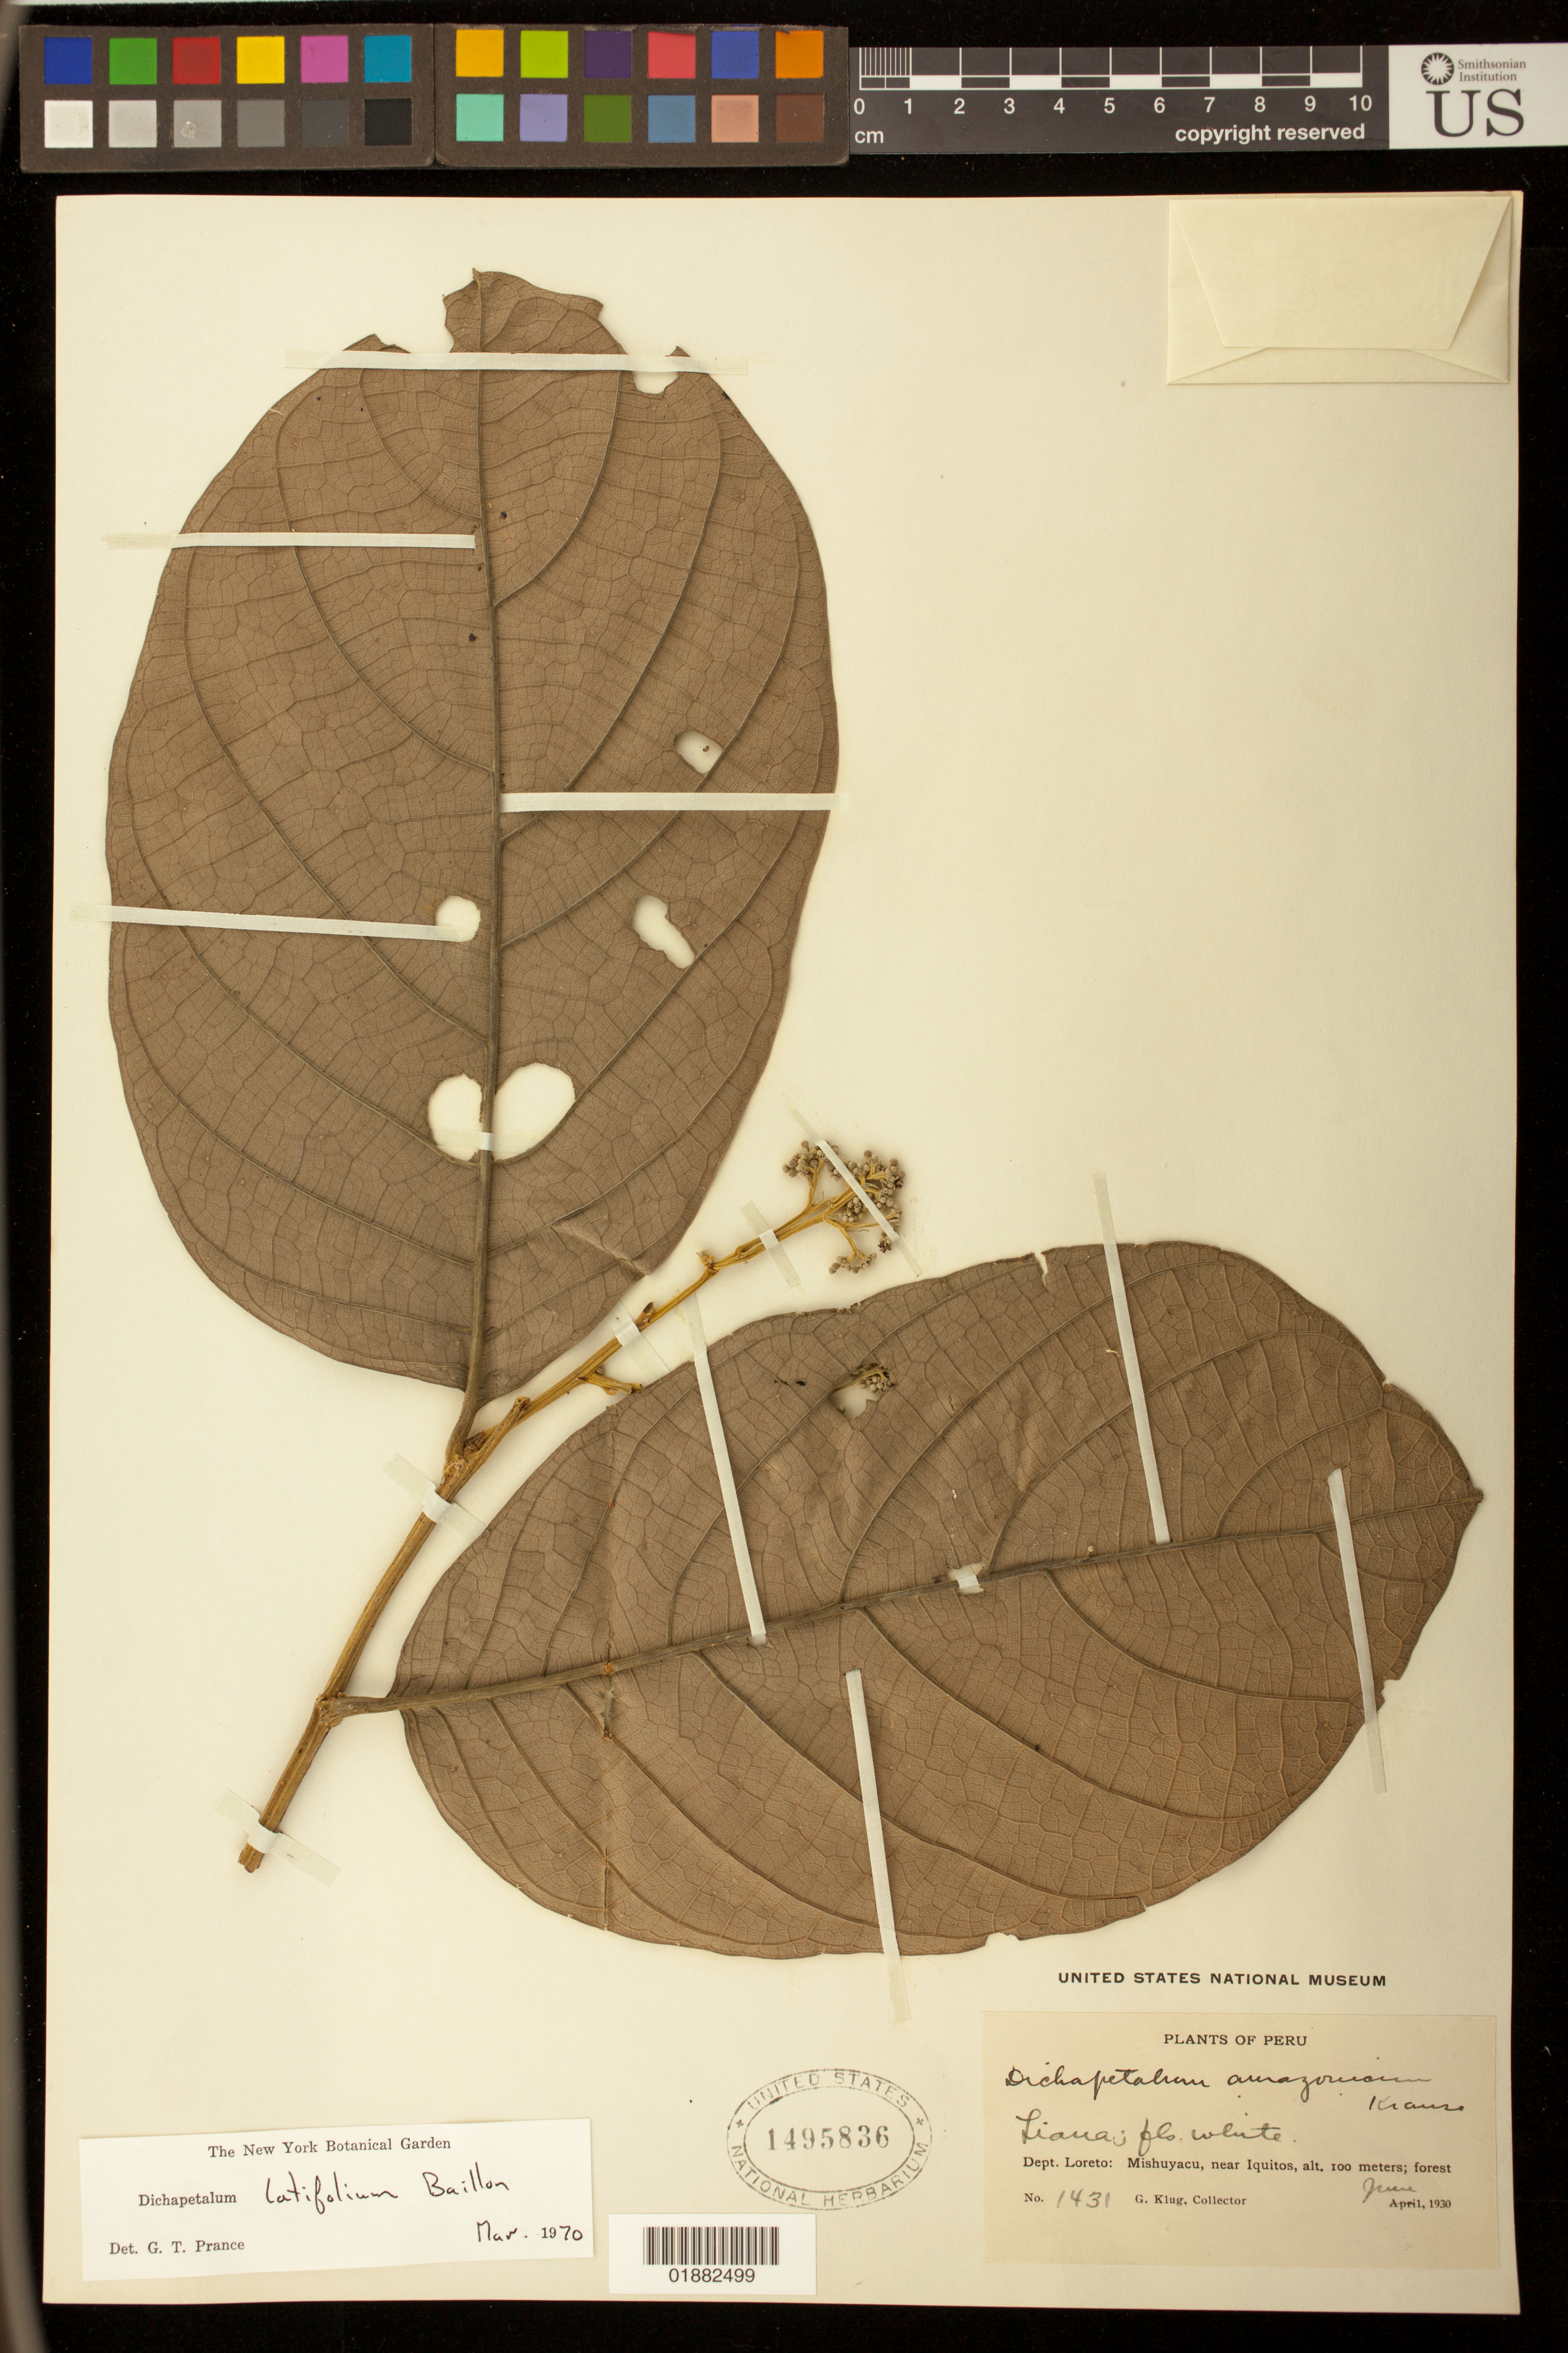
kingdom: Plantae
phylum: Tracheophyta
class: Magnoliopsida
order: Malpighiales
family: Dichapetalaceae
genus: Dichapetalum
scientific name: Dichapetalum latifolium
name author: Baill.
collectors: G. Klug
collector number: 1431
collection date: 1930-04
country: Peru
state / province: Loreto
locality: Mishuyacu, near Iquitos.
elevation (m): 100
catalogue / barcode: US 1495836